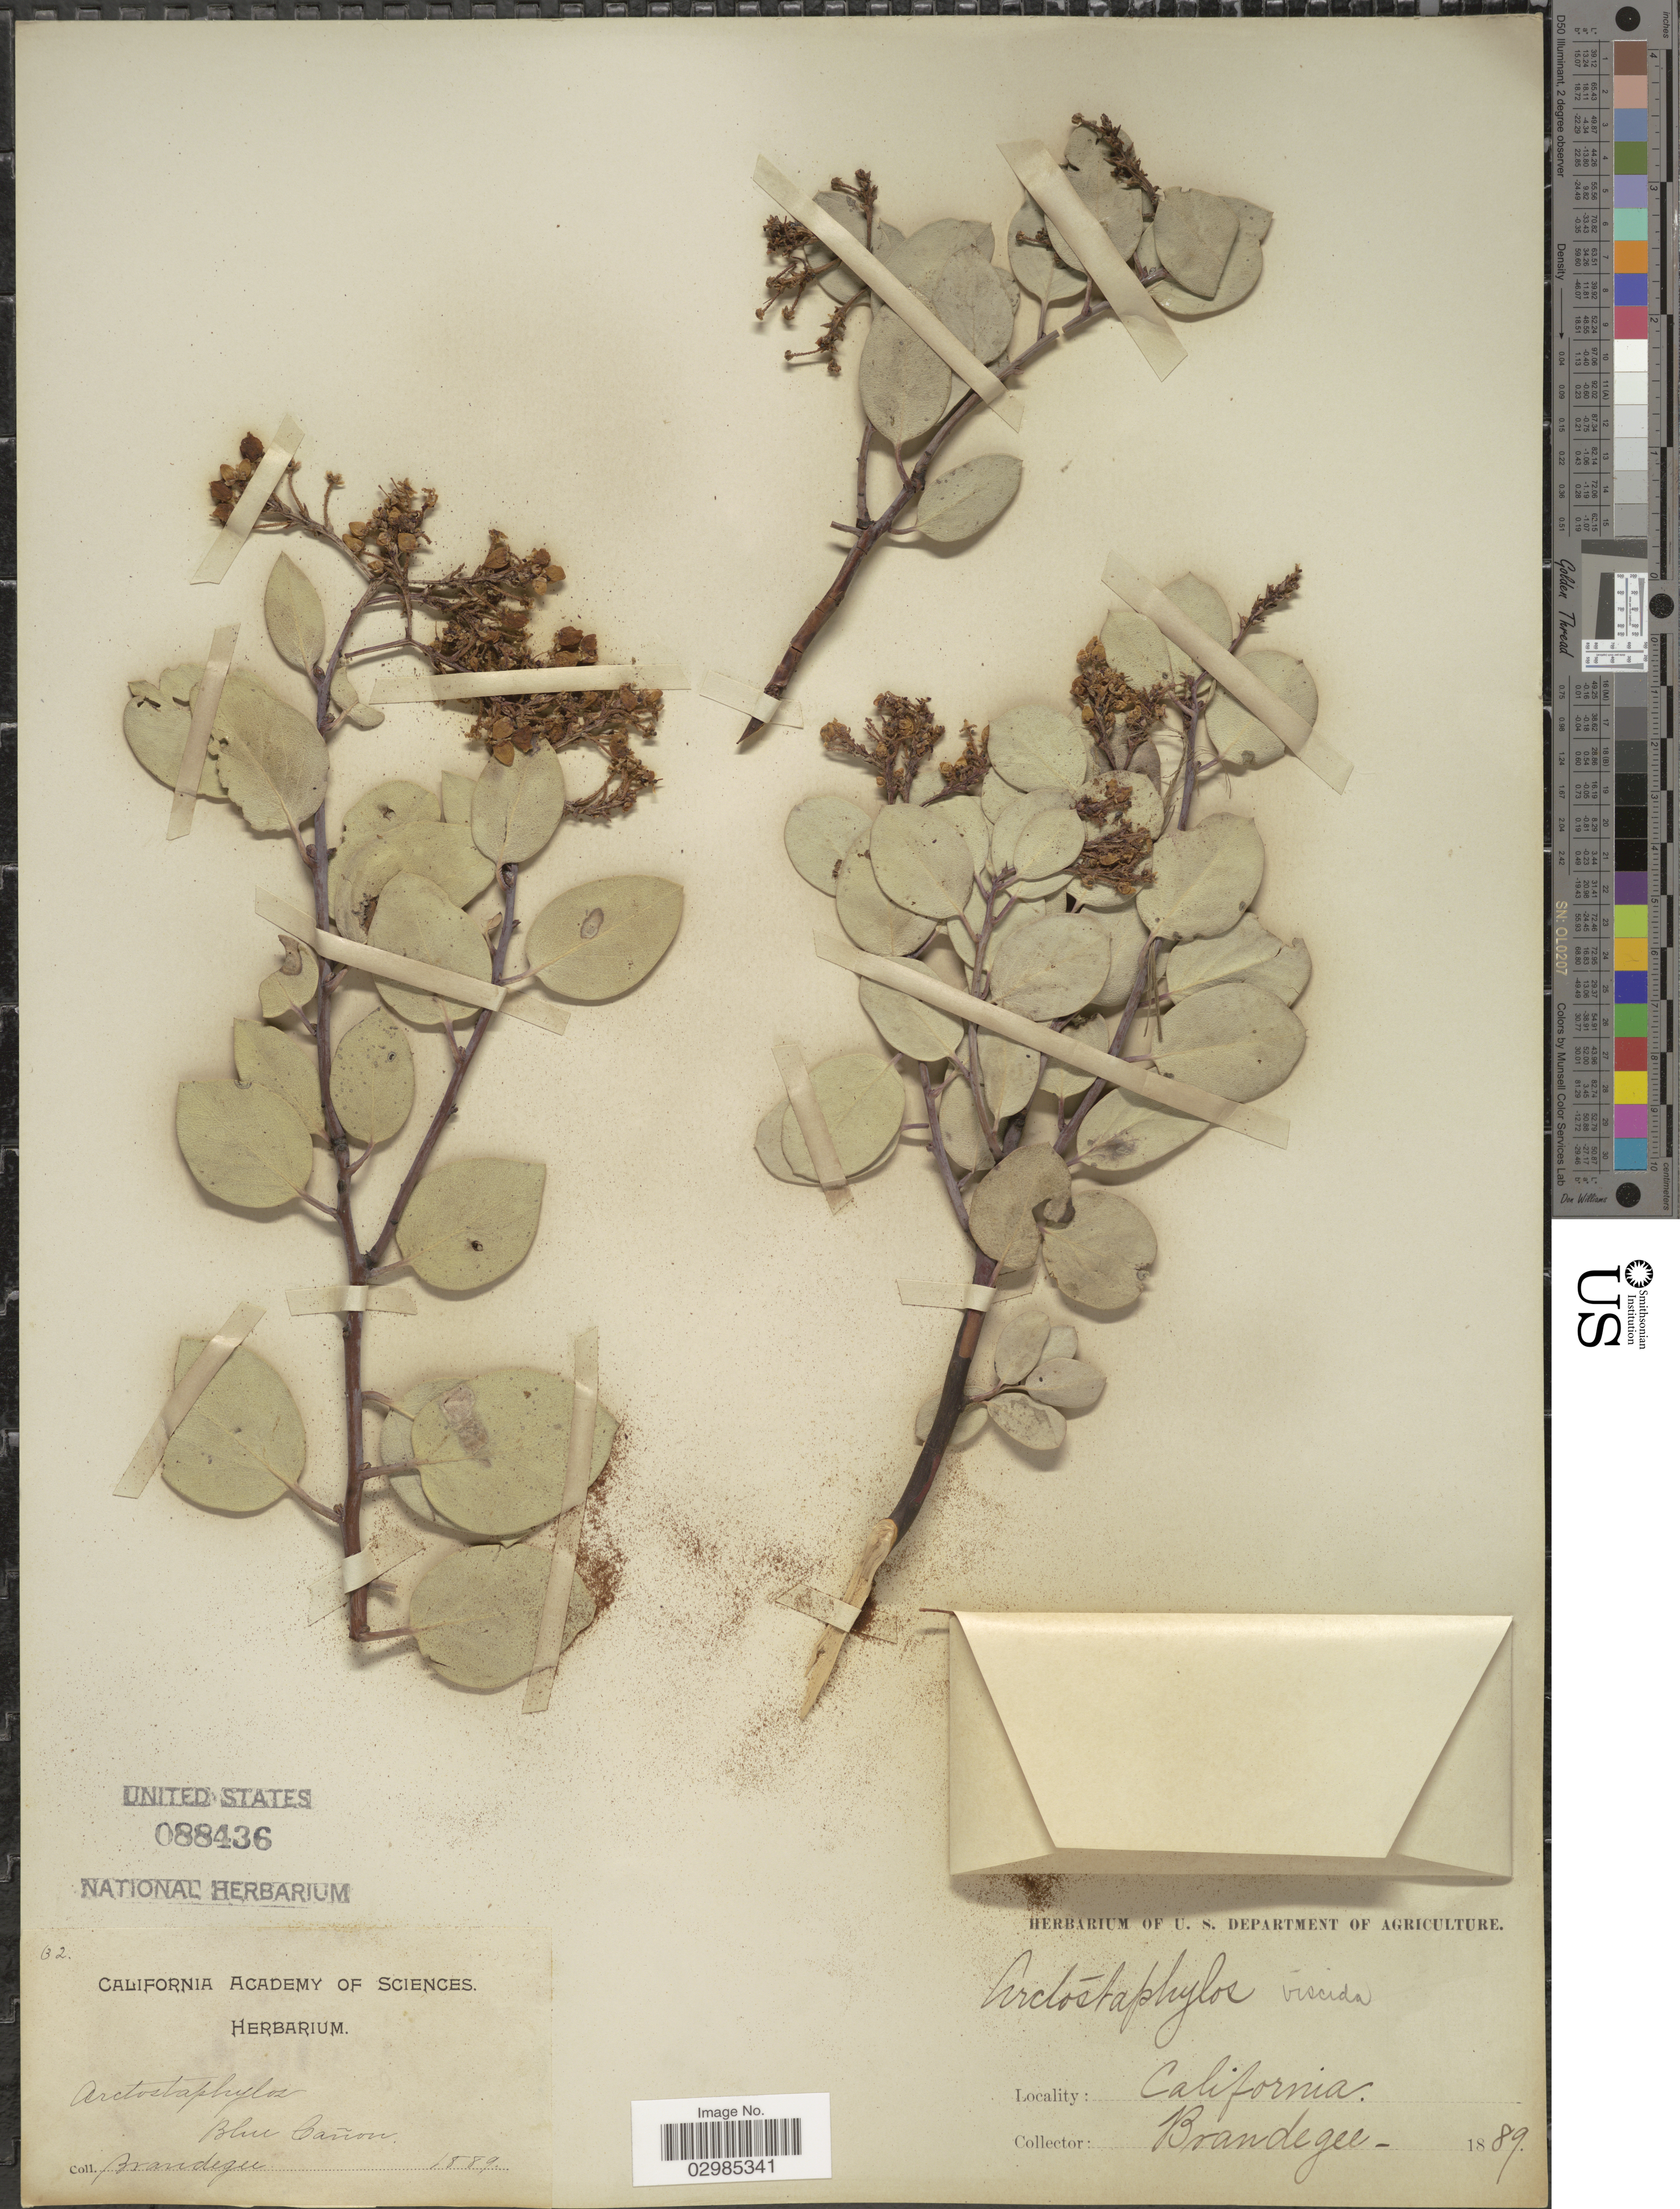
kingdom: Plantae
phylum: Tracheophyta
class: Magnoliopsida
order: Ericales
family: Ericaceae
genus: Arctostaphylos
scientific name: Arctostaphylos viscida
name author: Parry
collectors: -- Brandegee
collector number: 32*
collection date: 1889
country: United States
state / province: California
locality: Blue Cañon.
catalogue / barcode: US 88436